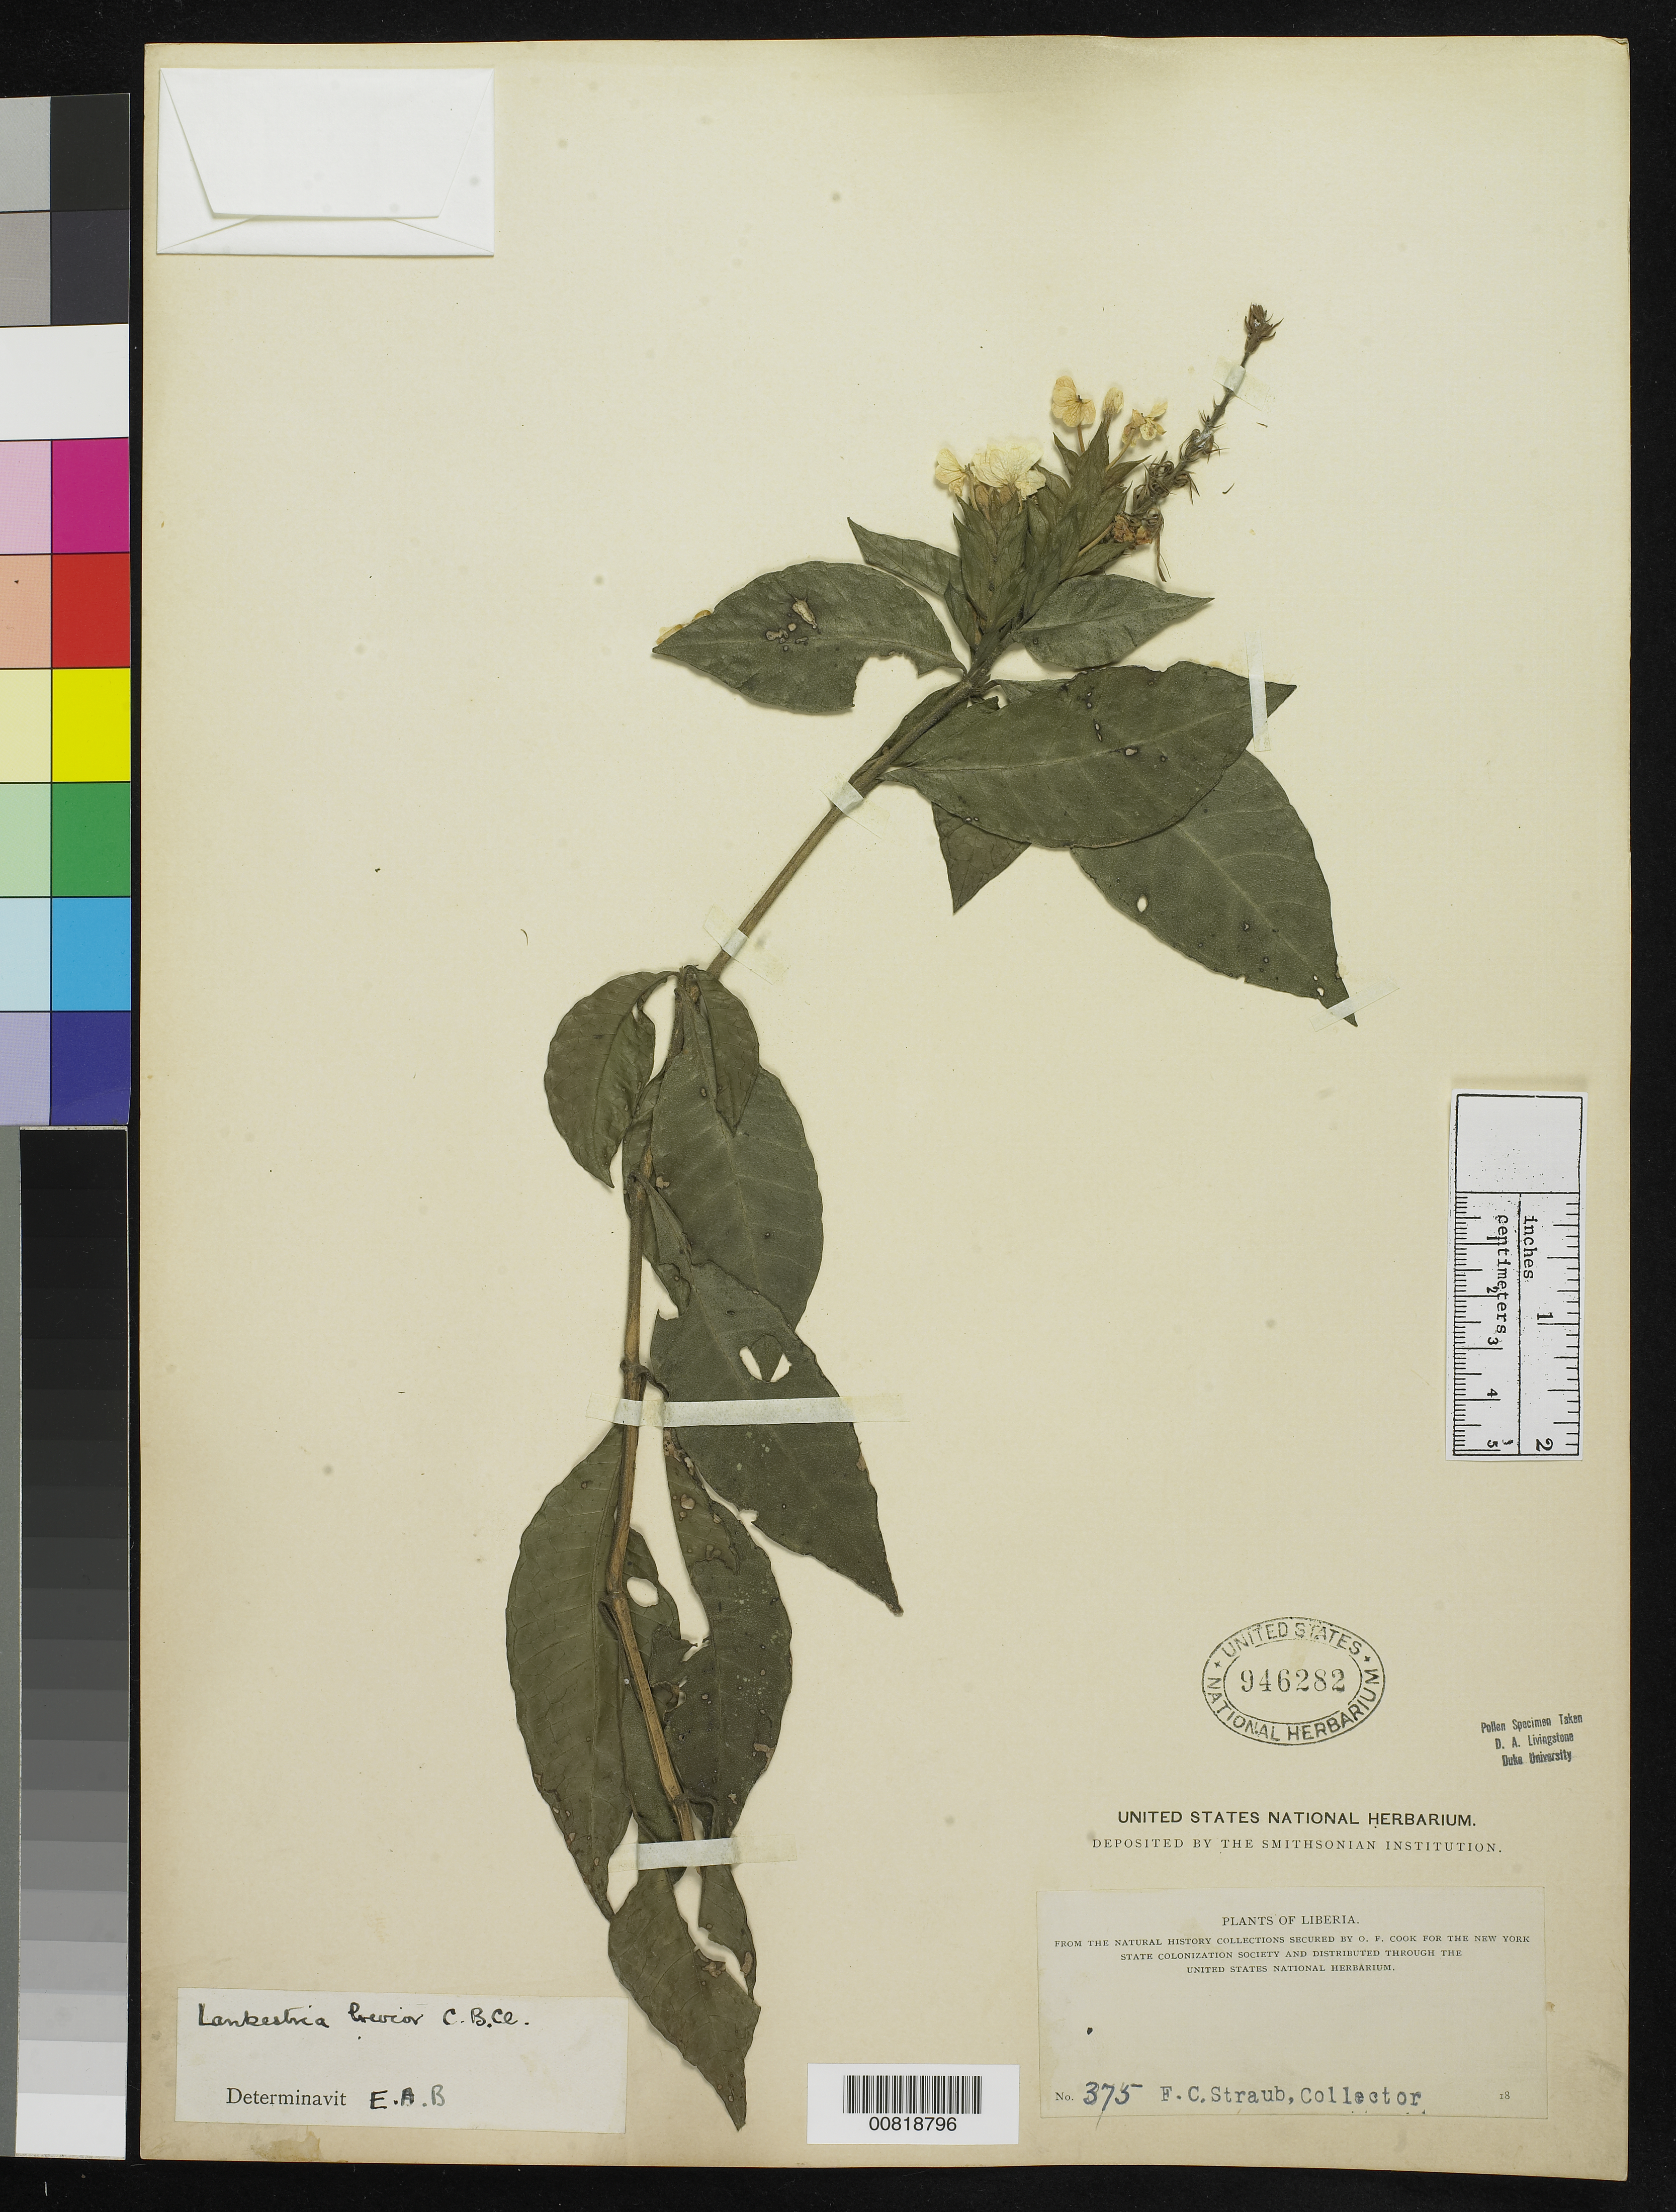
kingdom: Plantae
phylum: Tracheophyta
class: Magnoliopsida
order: Lamiales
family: Acanthaceae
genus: Lankesteria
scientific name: Lankesteria brevior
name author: C.B. Clarke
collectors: F. Straub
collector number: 375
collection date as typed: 18--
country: Liberia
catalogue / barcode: US 946282